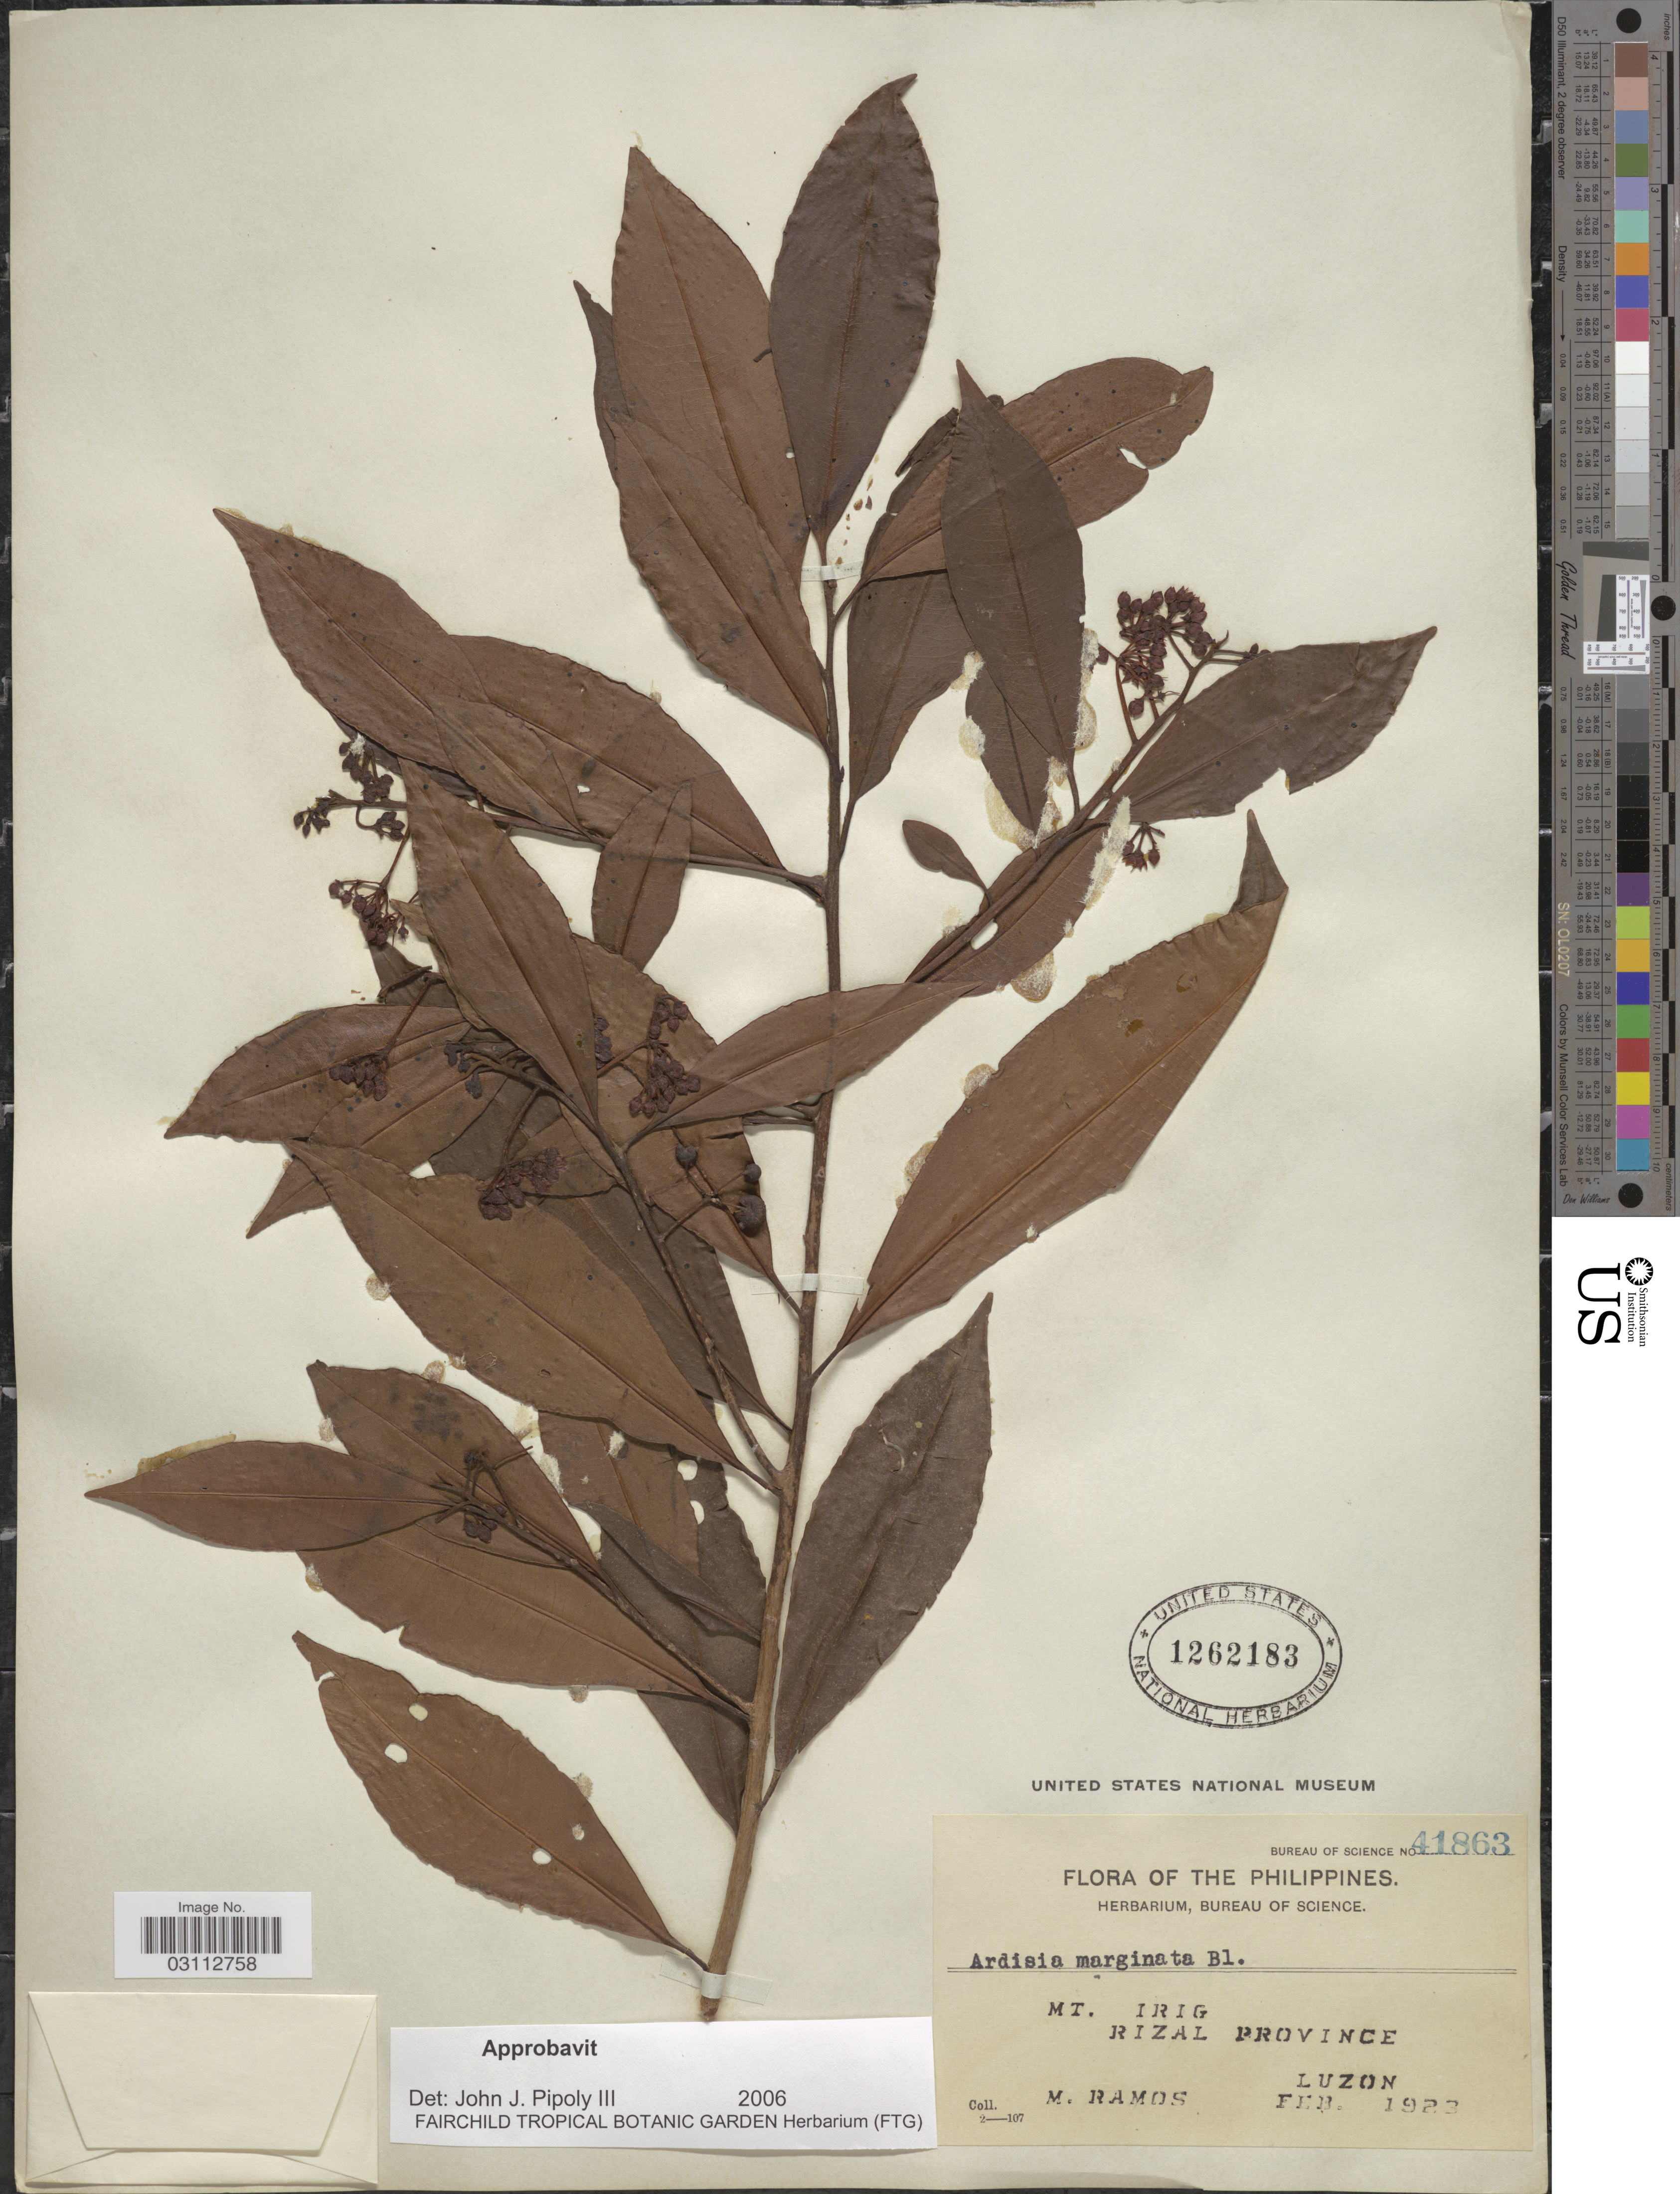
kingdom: Plantae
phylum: Tracheophyta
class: Magnoliopsida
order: Ericales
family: Primulaceae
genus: Ardisia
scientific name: Ardisia marginata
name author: Blume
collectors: M. Ramos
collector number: Bureau of science 41863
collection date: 1923-02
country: Philippines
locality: Mt. Irig, Rizal Province, Luzon.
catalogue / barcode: US 1262183